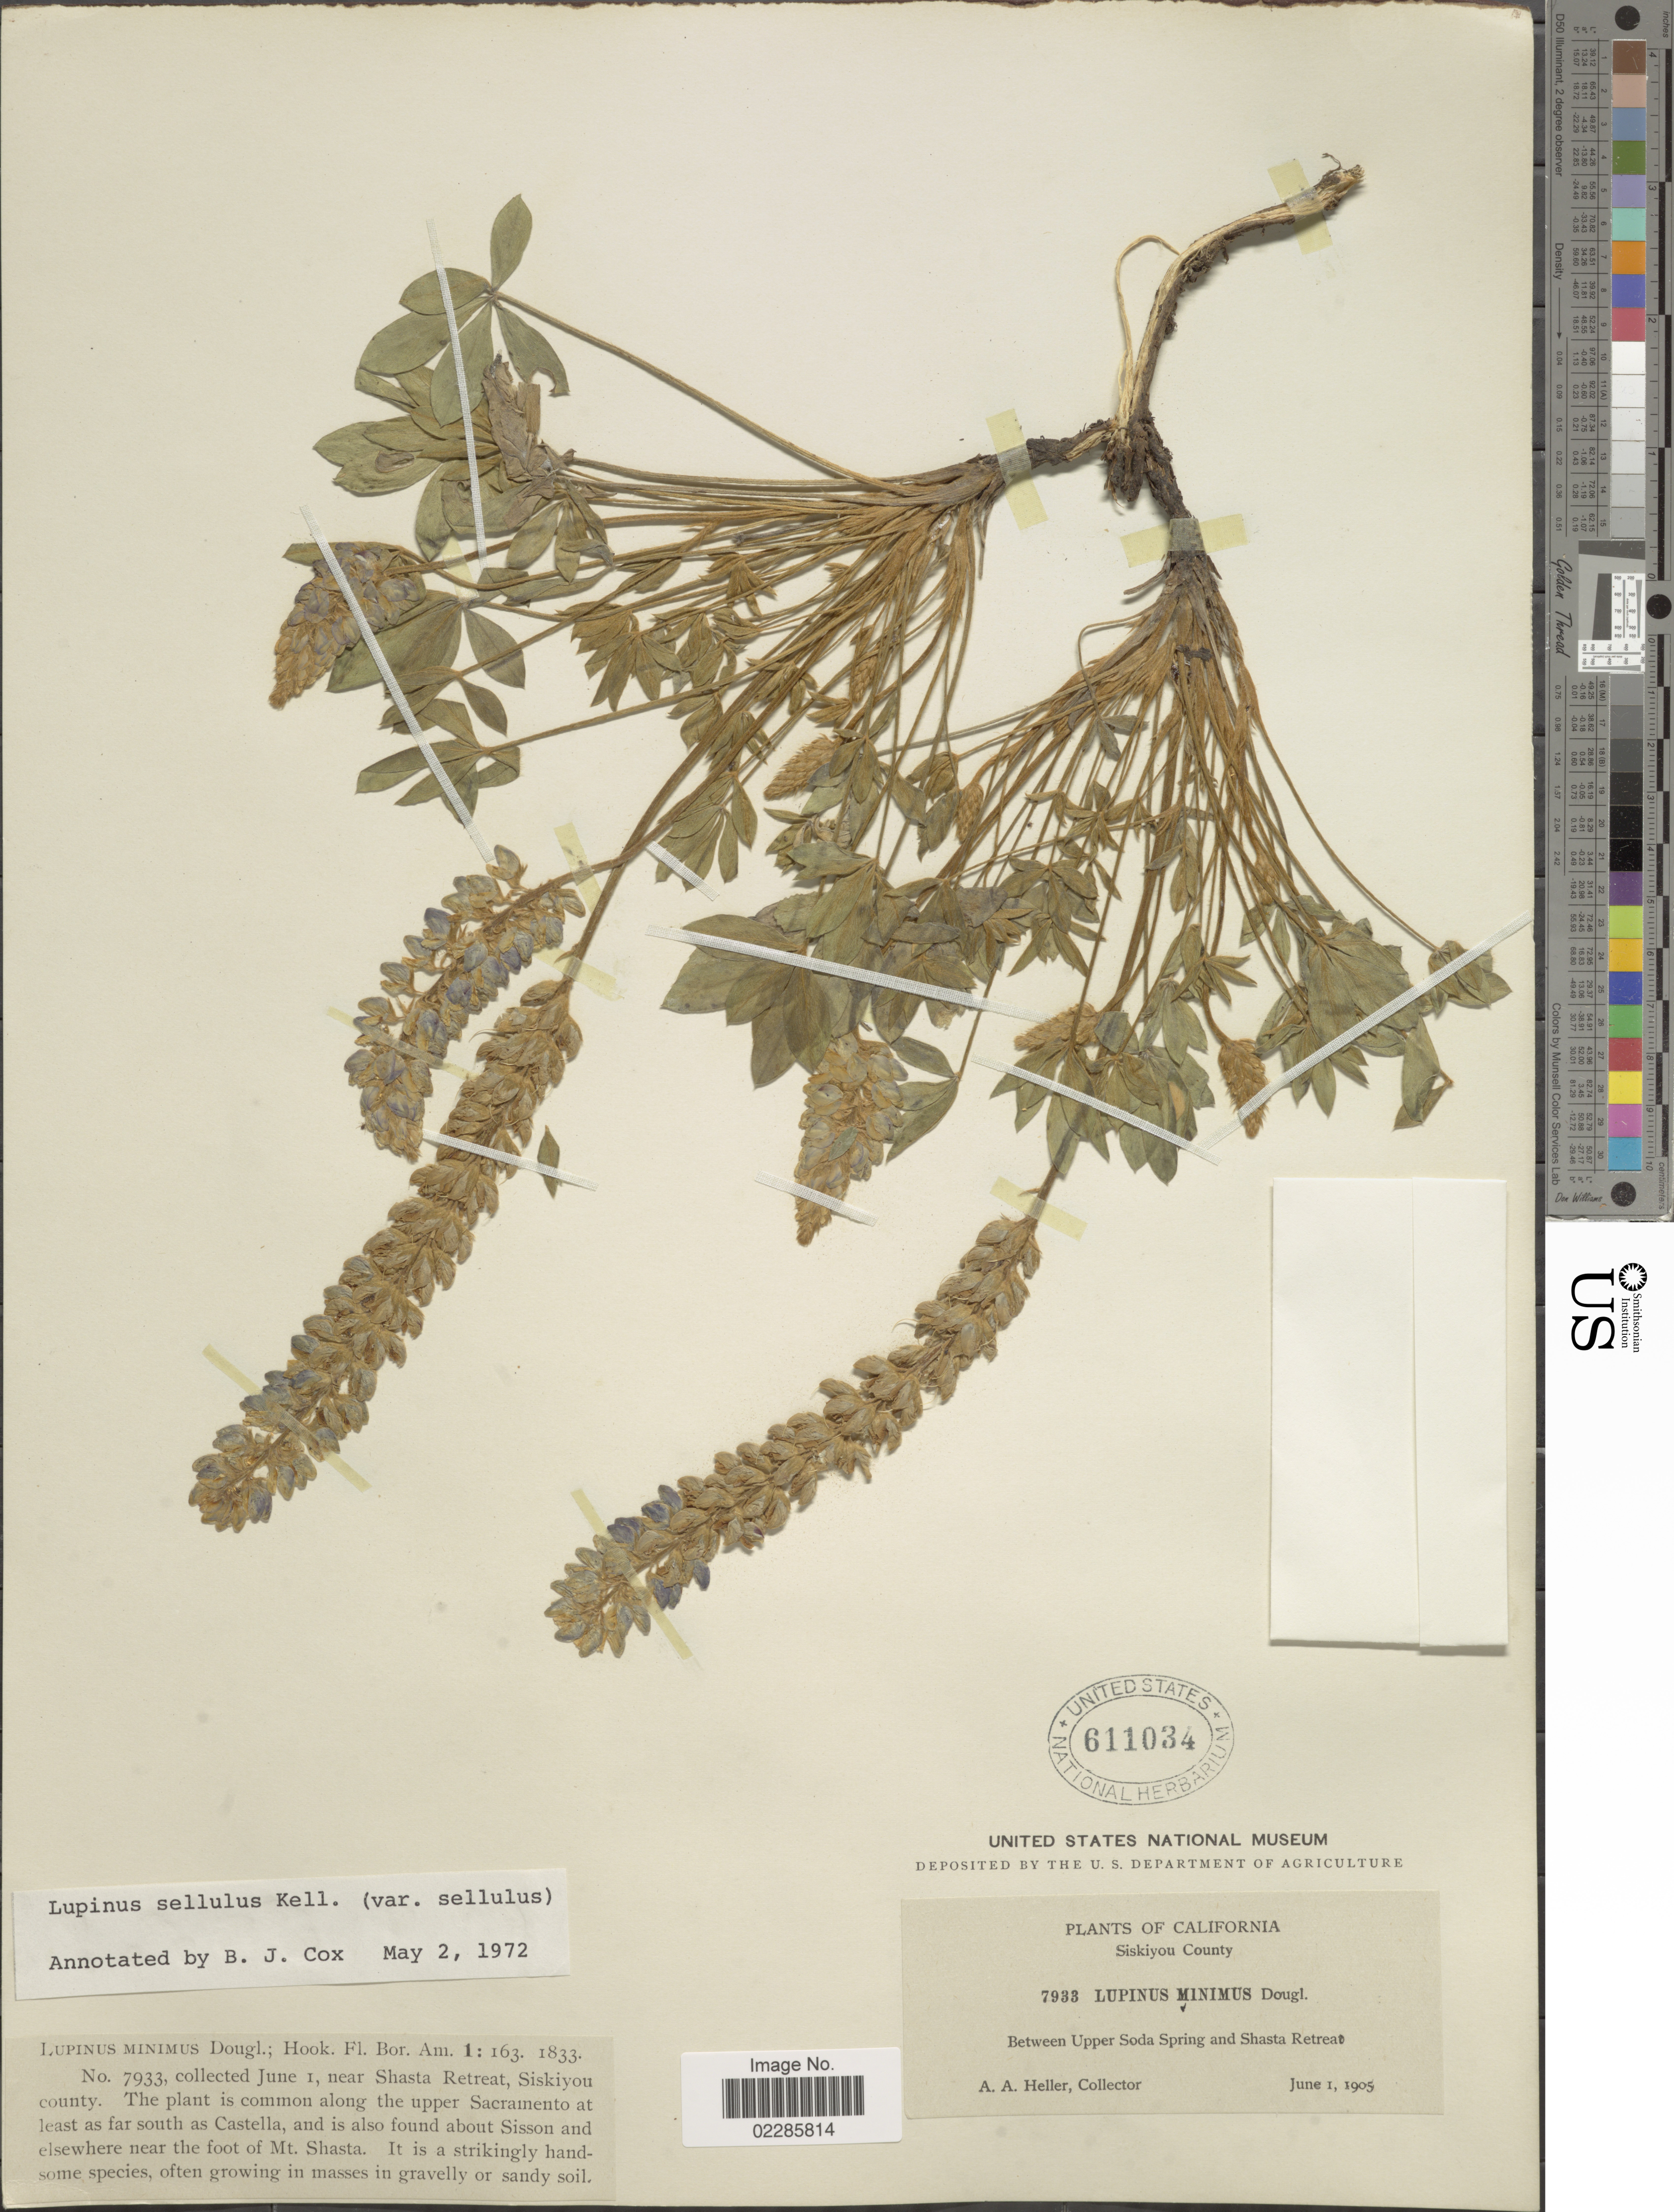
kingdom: Plantae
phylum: Tracheophyta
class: Magnoliopsida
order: Fabales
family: Fabaceae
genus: Lupinus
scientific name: Lupinus sellulus var. sellulus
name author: Kellogg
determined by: Cox, B. J.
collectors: A. A. Heller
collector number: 7933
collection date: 1905-06-01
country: United States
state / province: California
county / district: Siskiyou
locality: Siskiyou County, Between Upper Soda Spring and Shasta Retreat, near Shasta Retreat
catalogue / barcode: US 611034